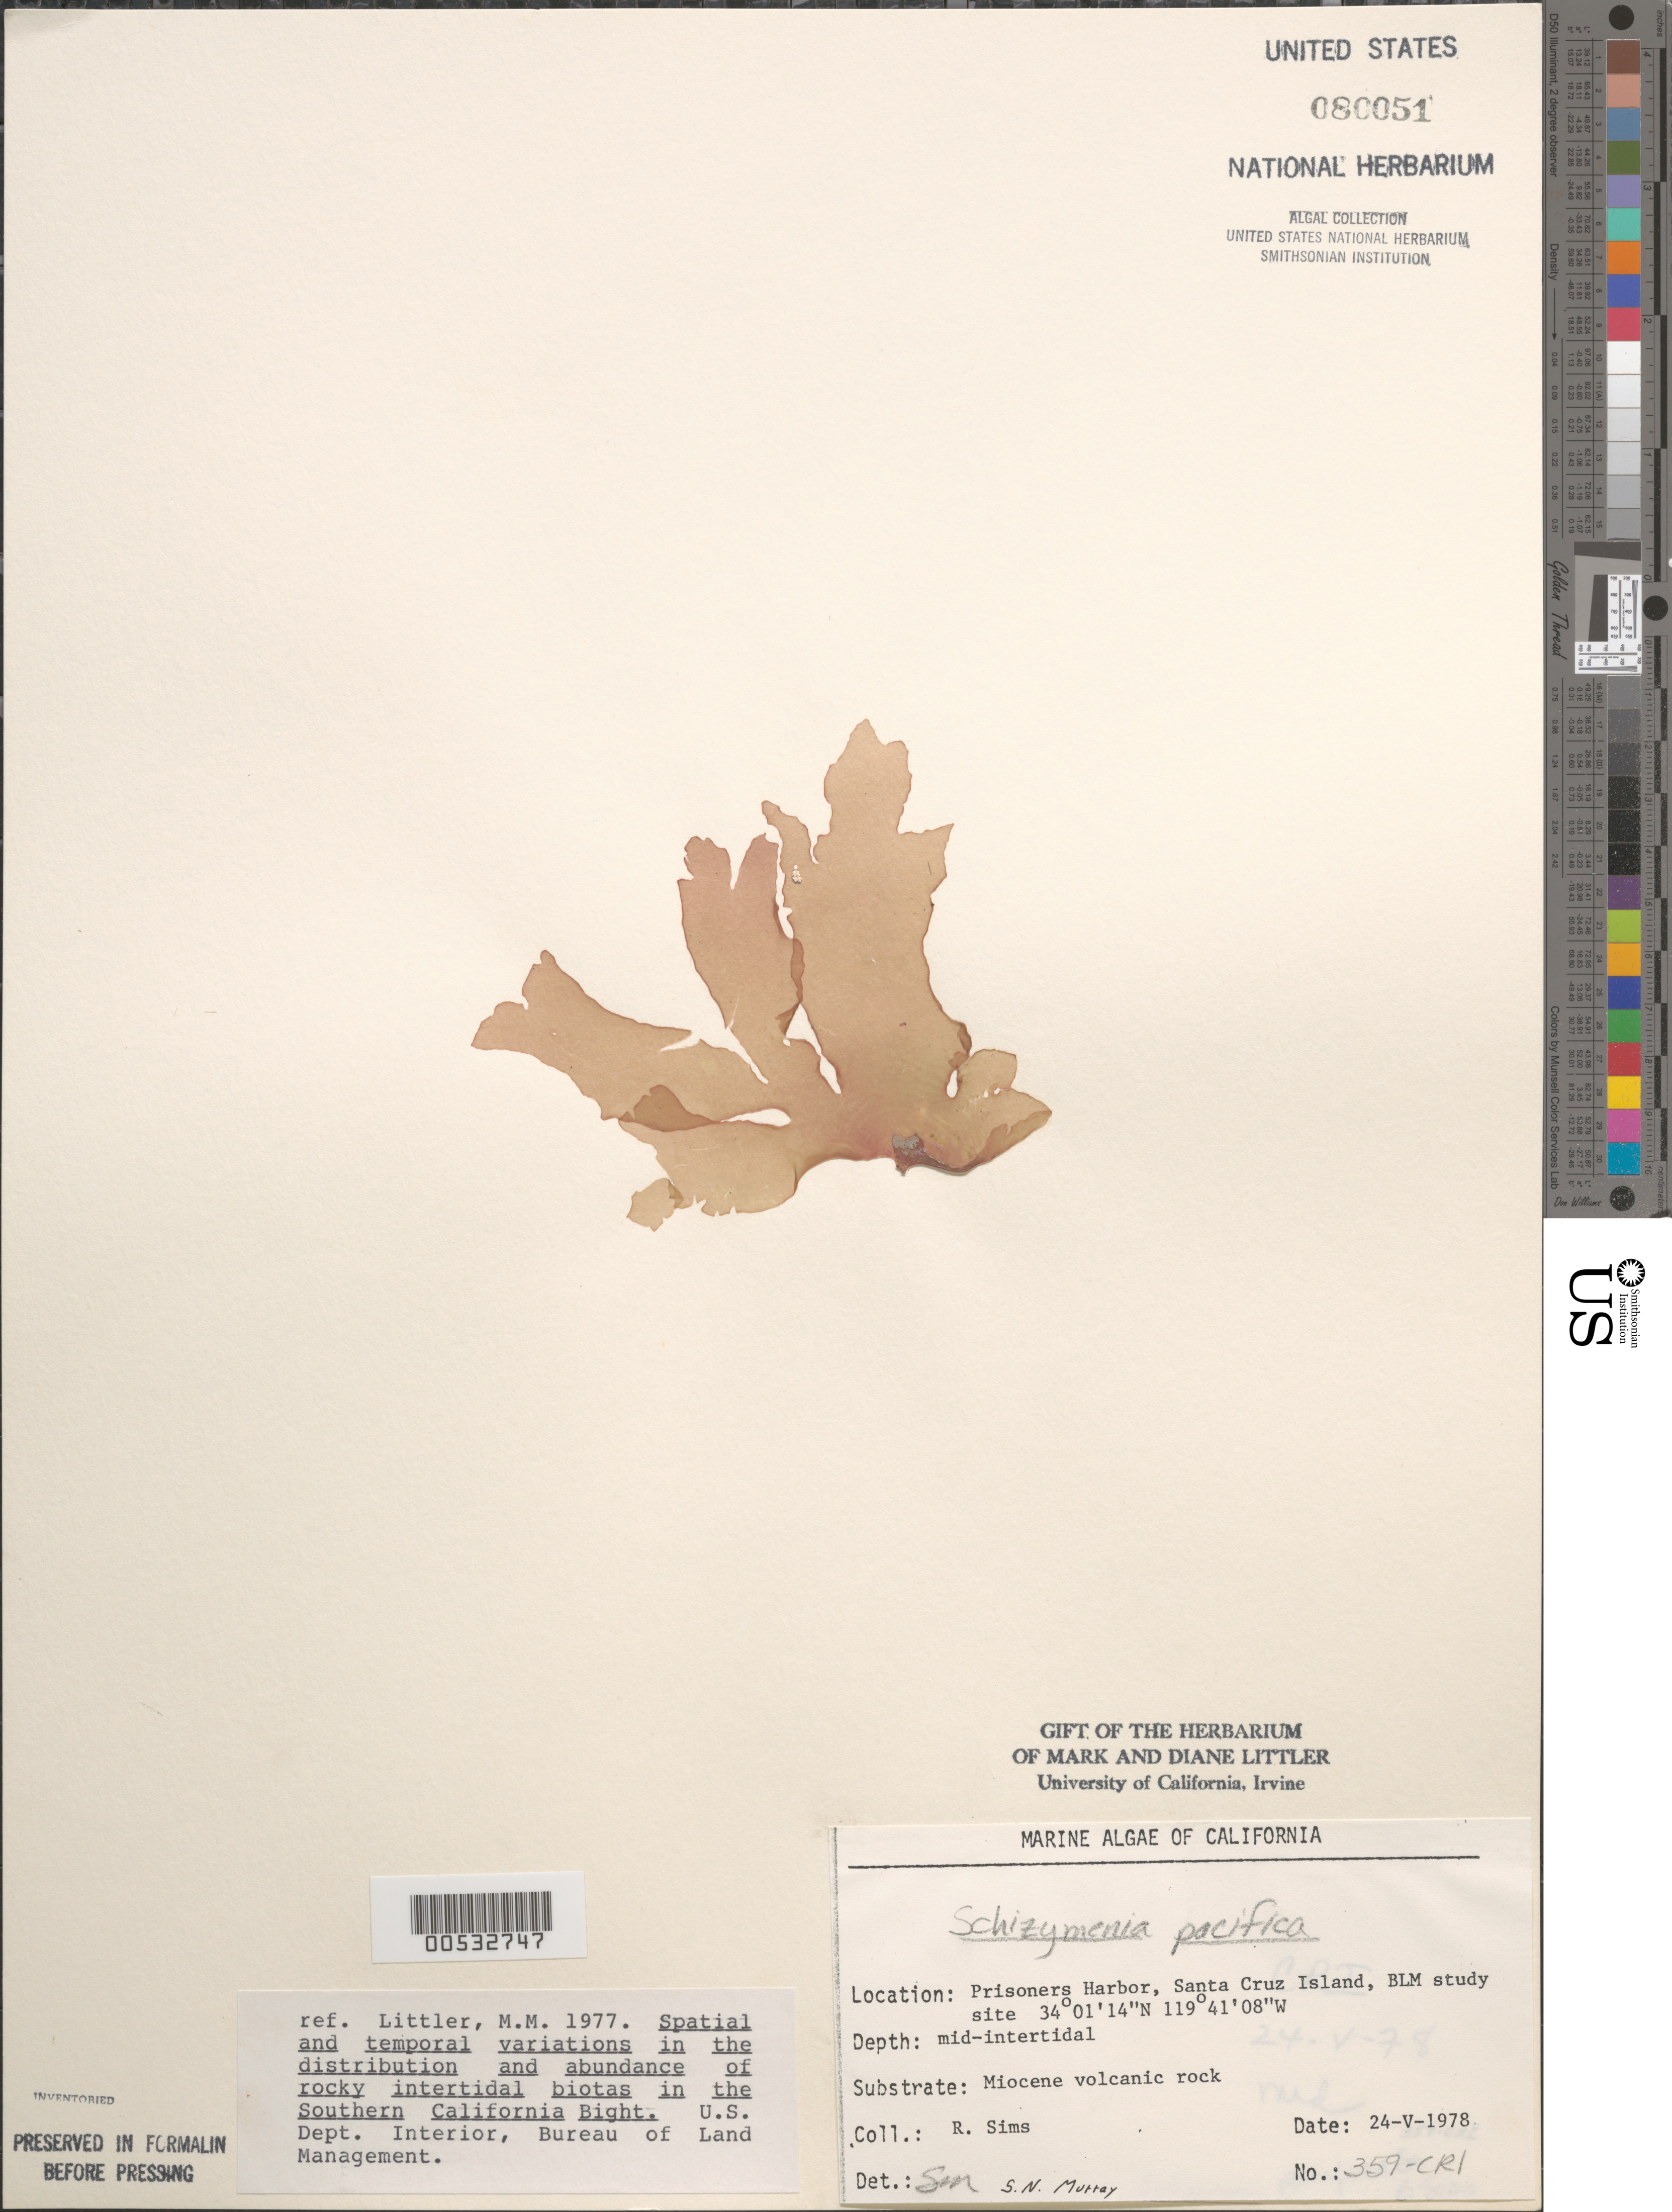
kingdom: Plantae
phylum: Rhodophyta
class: Florideophyceae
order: Nemastomatales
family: Schizymeniaceae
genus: Schizymenia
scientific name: Schizymenia pacifica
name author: (Kylin) Kylin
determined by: Murray, S. N.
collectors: R. H. Sims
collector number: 359-cri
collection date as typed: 24 May 1978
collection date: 1978-05-24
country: United States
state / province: California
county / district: Santa Barbara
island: Santa Cruz Island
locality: Prisoners Harbor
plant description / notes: BLM-SOCALBIGHT Rocky Intertidal Survey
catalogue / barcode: US 80051